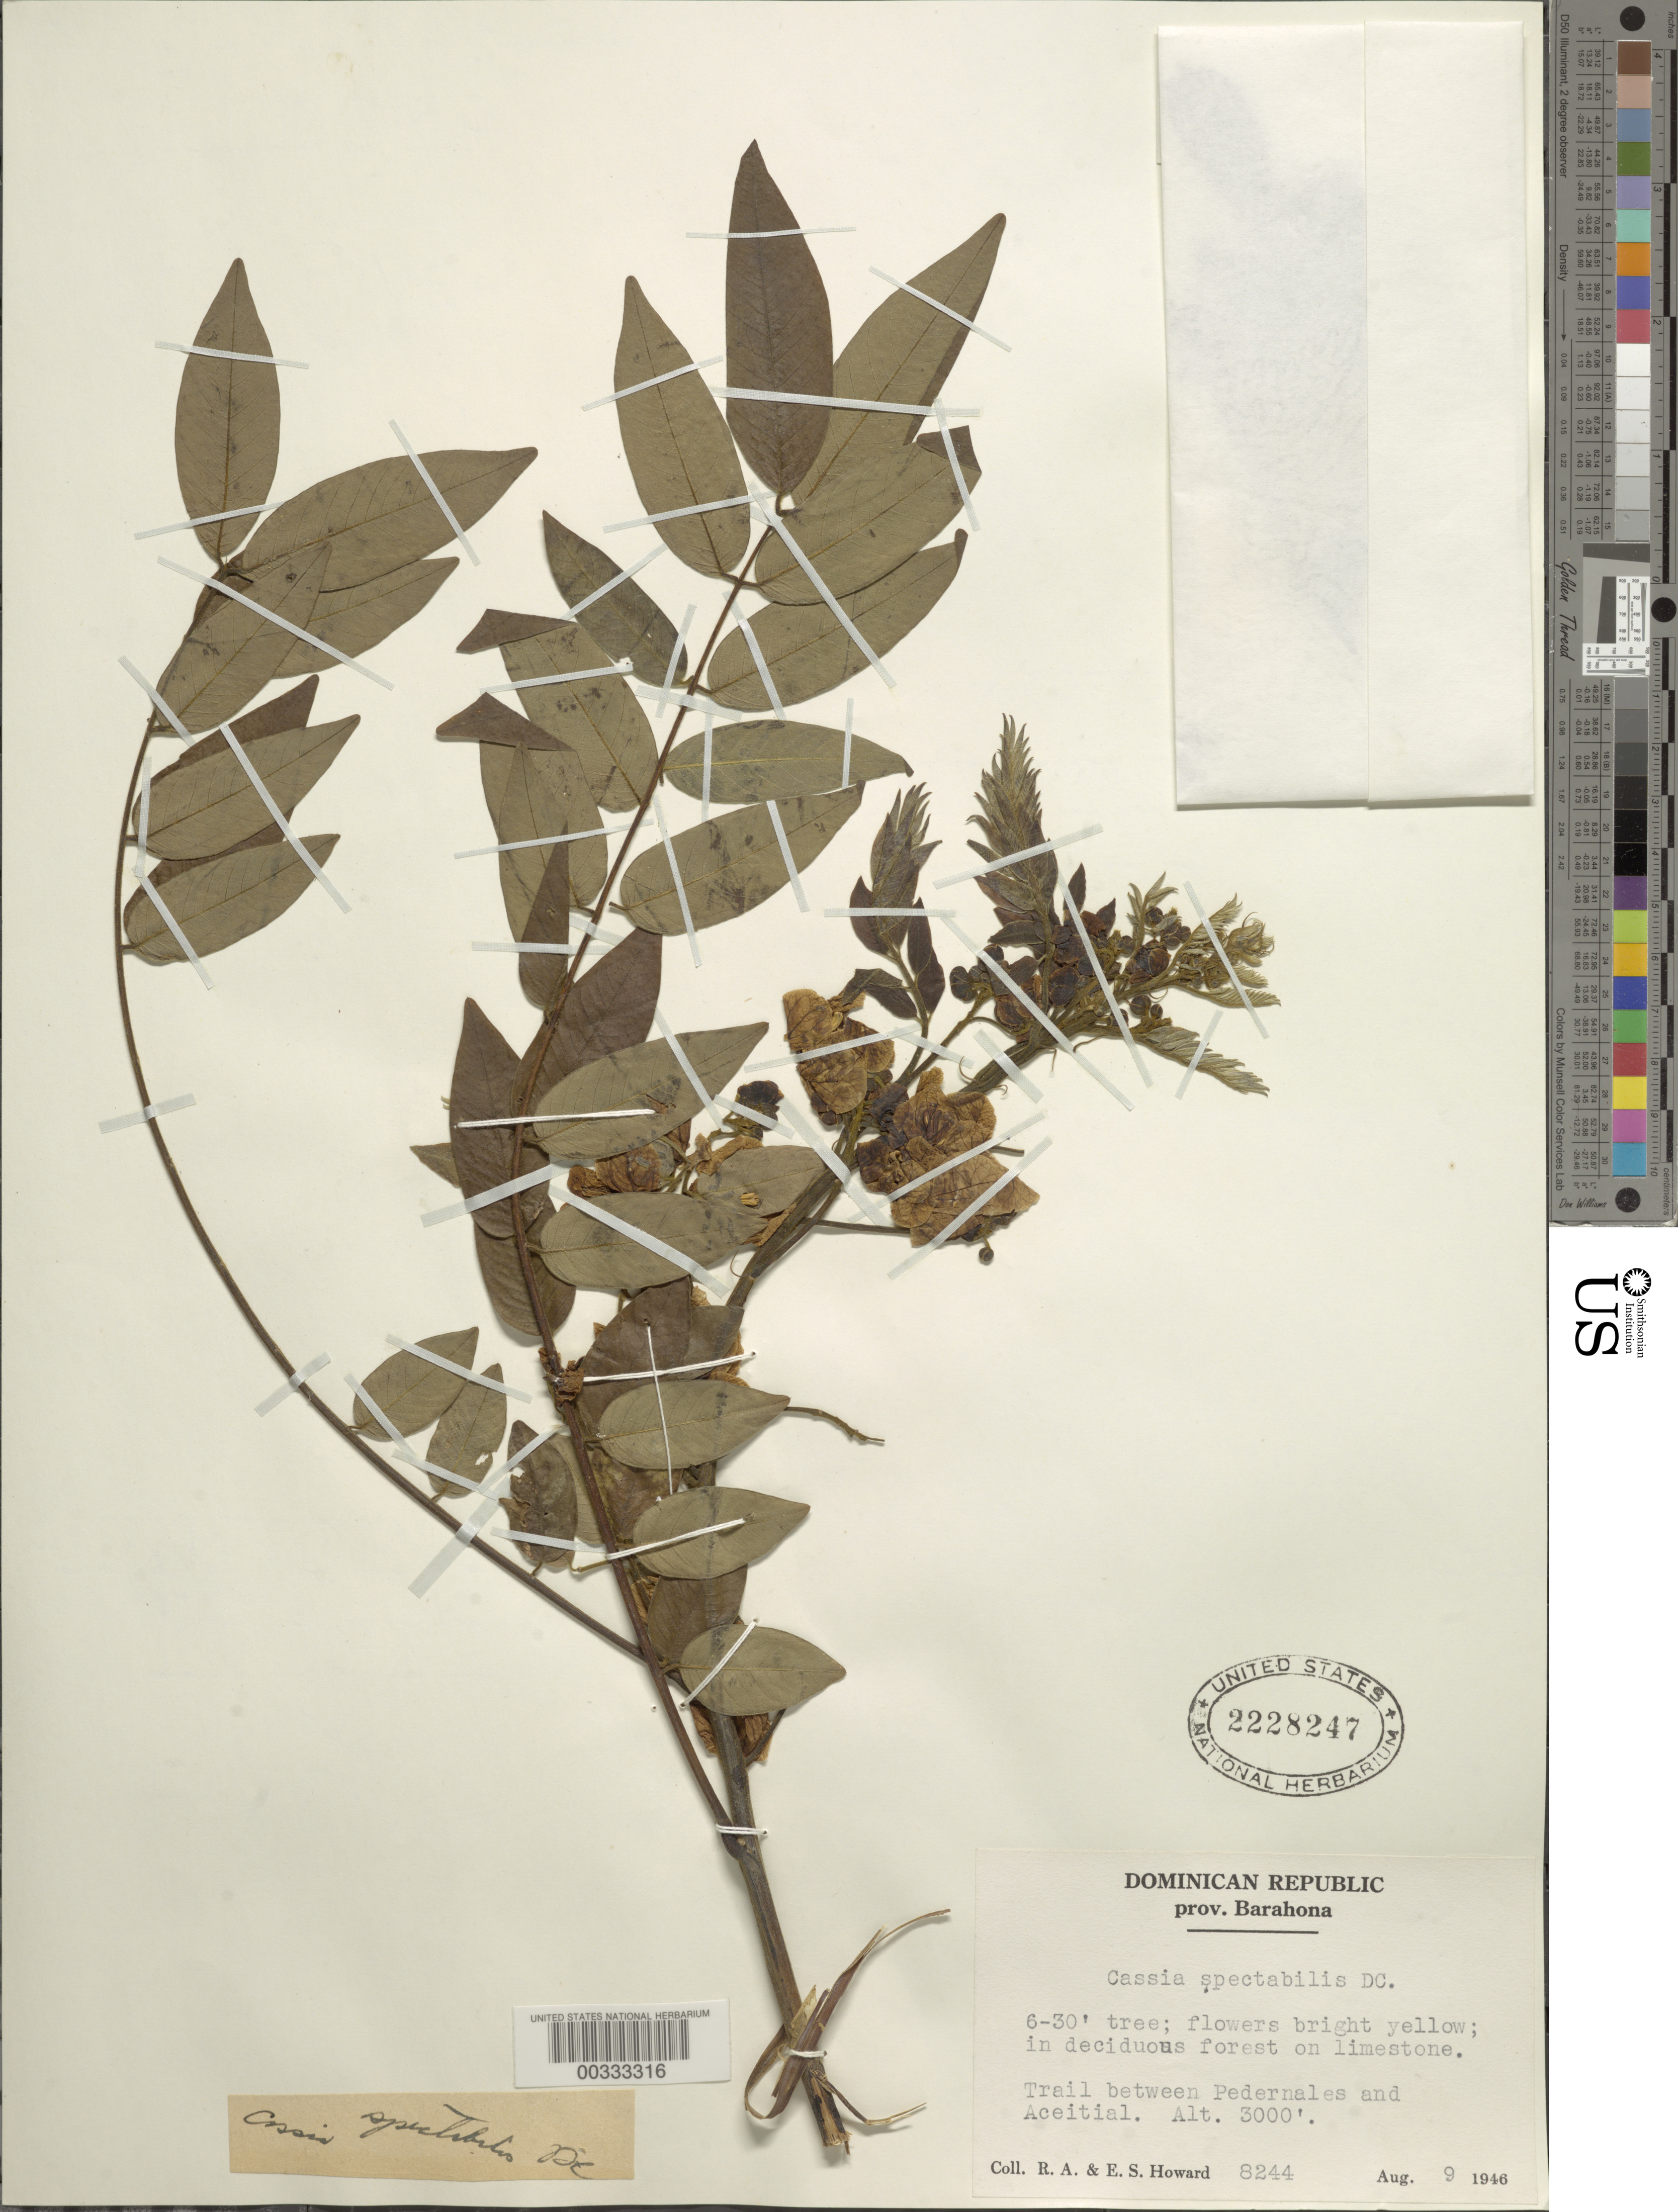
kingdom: Plantae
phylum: Tracheophyta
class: Magnoliopsida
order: Fabales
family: Fabaceae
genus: Senna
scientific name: Senna spectabilis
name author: (DC.) H.S. Irwin & Barneby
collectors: R. A. Howard & E. S. Howard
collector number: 8244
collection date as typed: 09 Aug 1946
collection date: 1946-08-09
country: Dominican Republic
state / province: Barahona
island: Hispaniola Island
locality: Between pedernales and aceitial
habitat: Trail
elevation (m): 914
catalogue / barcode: US 2228247